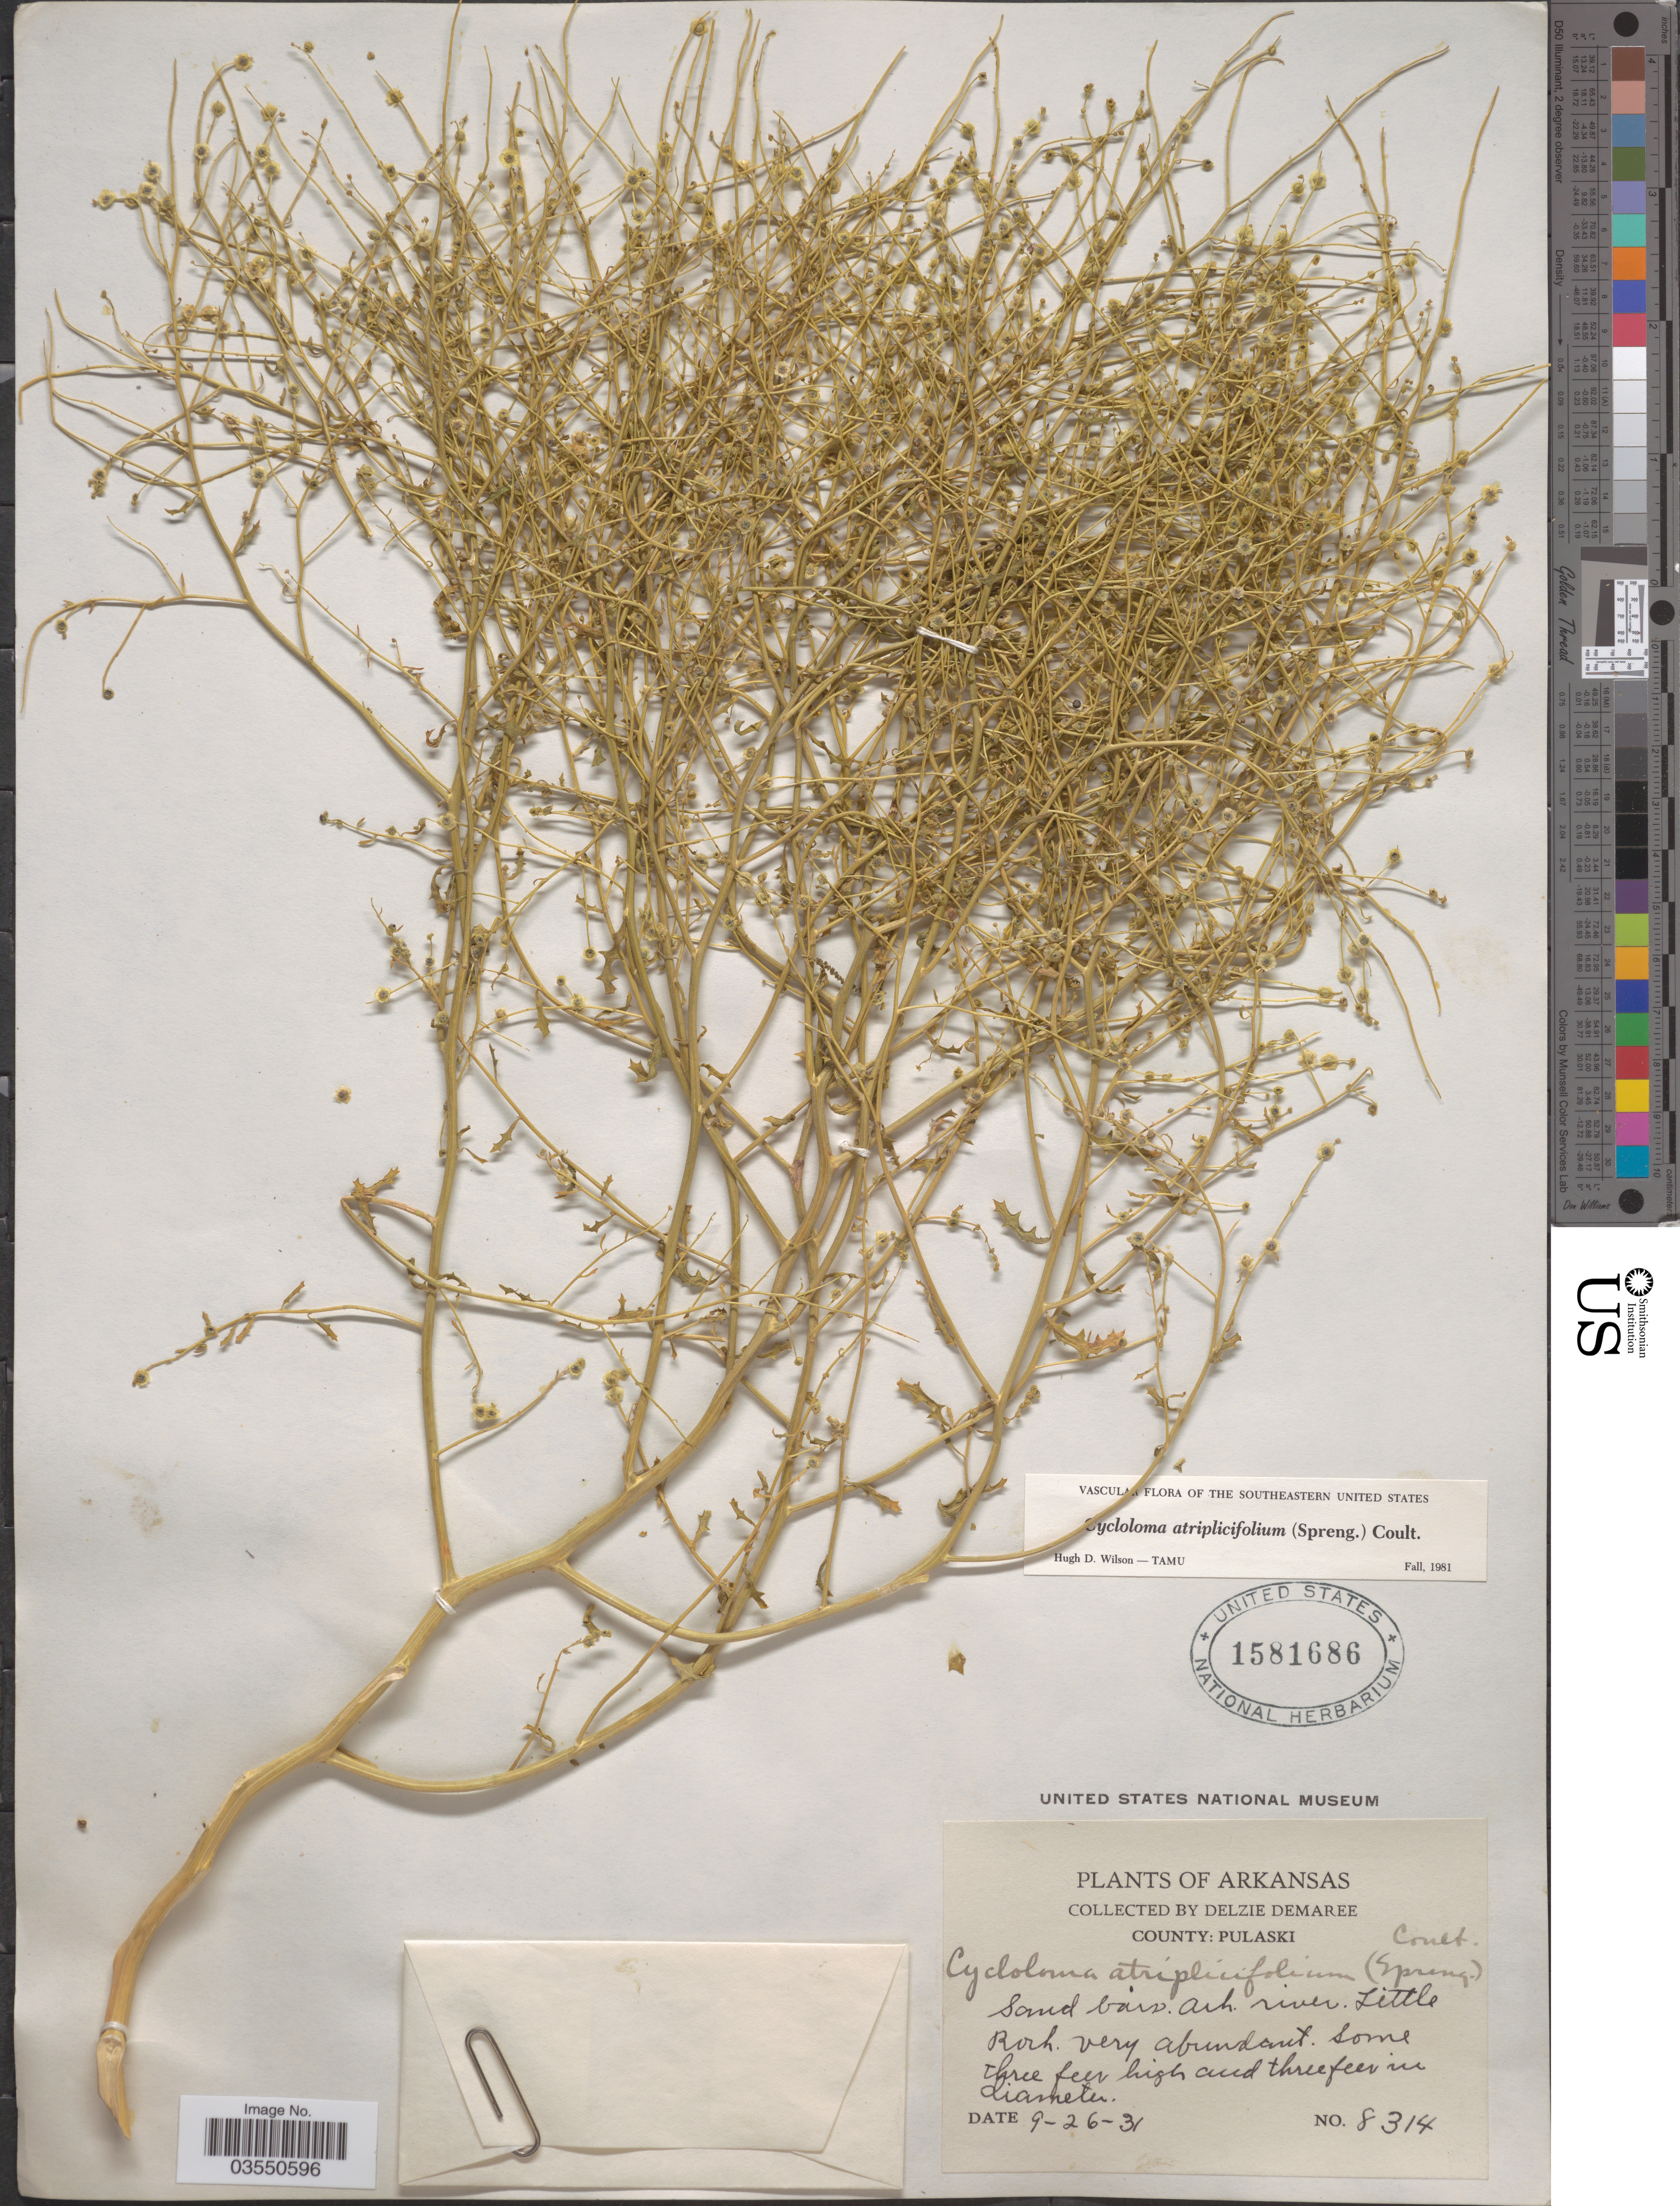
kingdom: Plantae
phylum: Tracheophyta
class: Magnoliopsida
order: Caryophyllales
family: Amaranthaceae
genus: Dysphania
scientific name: Dysphania atriplicifolia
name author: (Spreng.) G. Kadereit et al.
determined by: U.S. National Herbarium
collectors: D. Demaree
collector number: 8314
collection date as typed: Transcribed d/m/y: 26/9/31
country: United States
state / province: Arkansas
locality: County: Pulaski. Ark. river. Little Rock.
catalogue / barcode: US 1581686